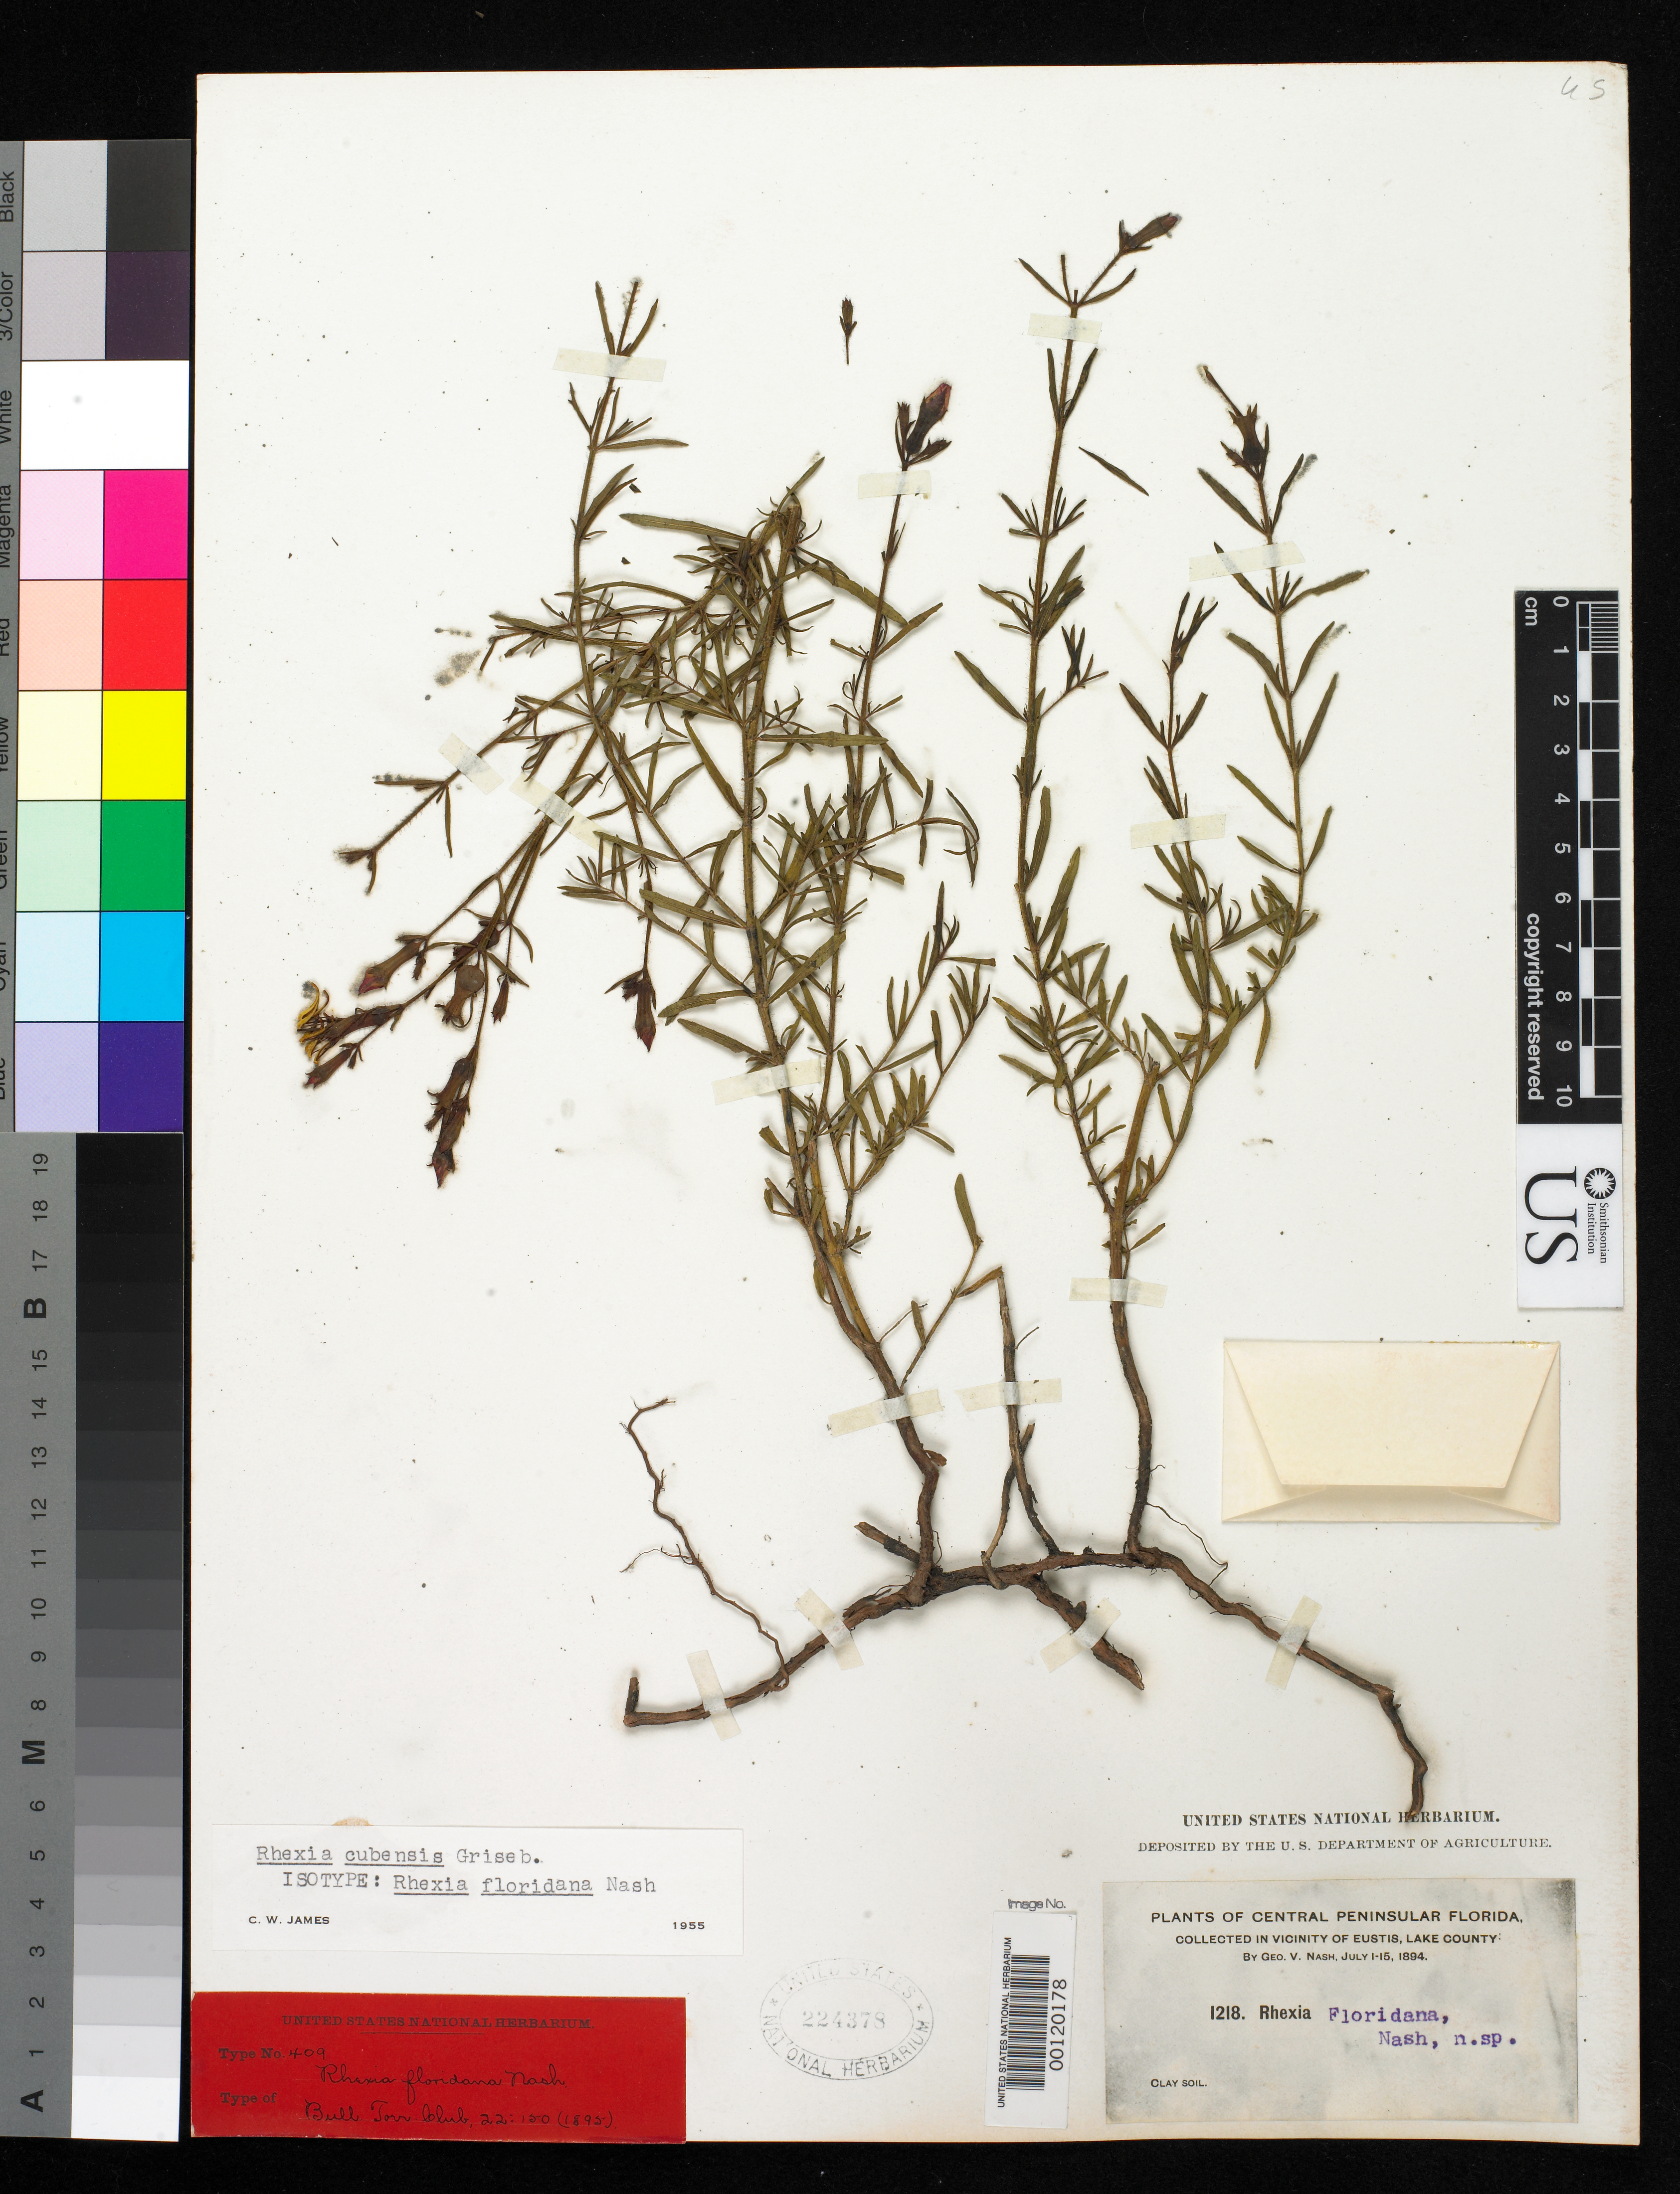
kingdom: Plantae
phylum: Tracheophyta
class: Magnoliopsida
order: Myrtales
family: Melastomataceae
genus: Rhexia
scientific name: Rhexia floridana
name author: Nash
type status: Isotype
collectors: G. V. Nash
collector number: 1218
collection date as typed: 01 Jul 1894 to 15 Jul 1894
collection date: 1894-07-01/1894-07-15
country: United States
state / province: Florida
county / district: Lake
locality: East bank of canal leading from Hick's Prairie, near Eustis.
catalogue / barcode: US 224378